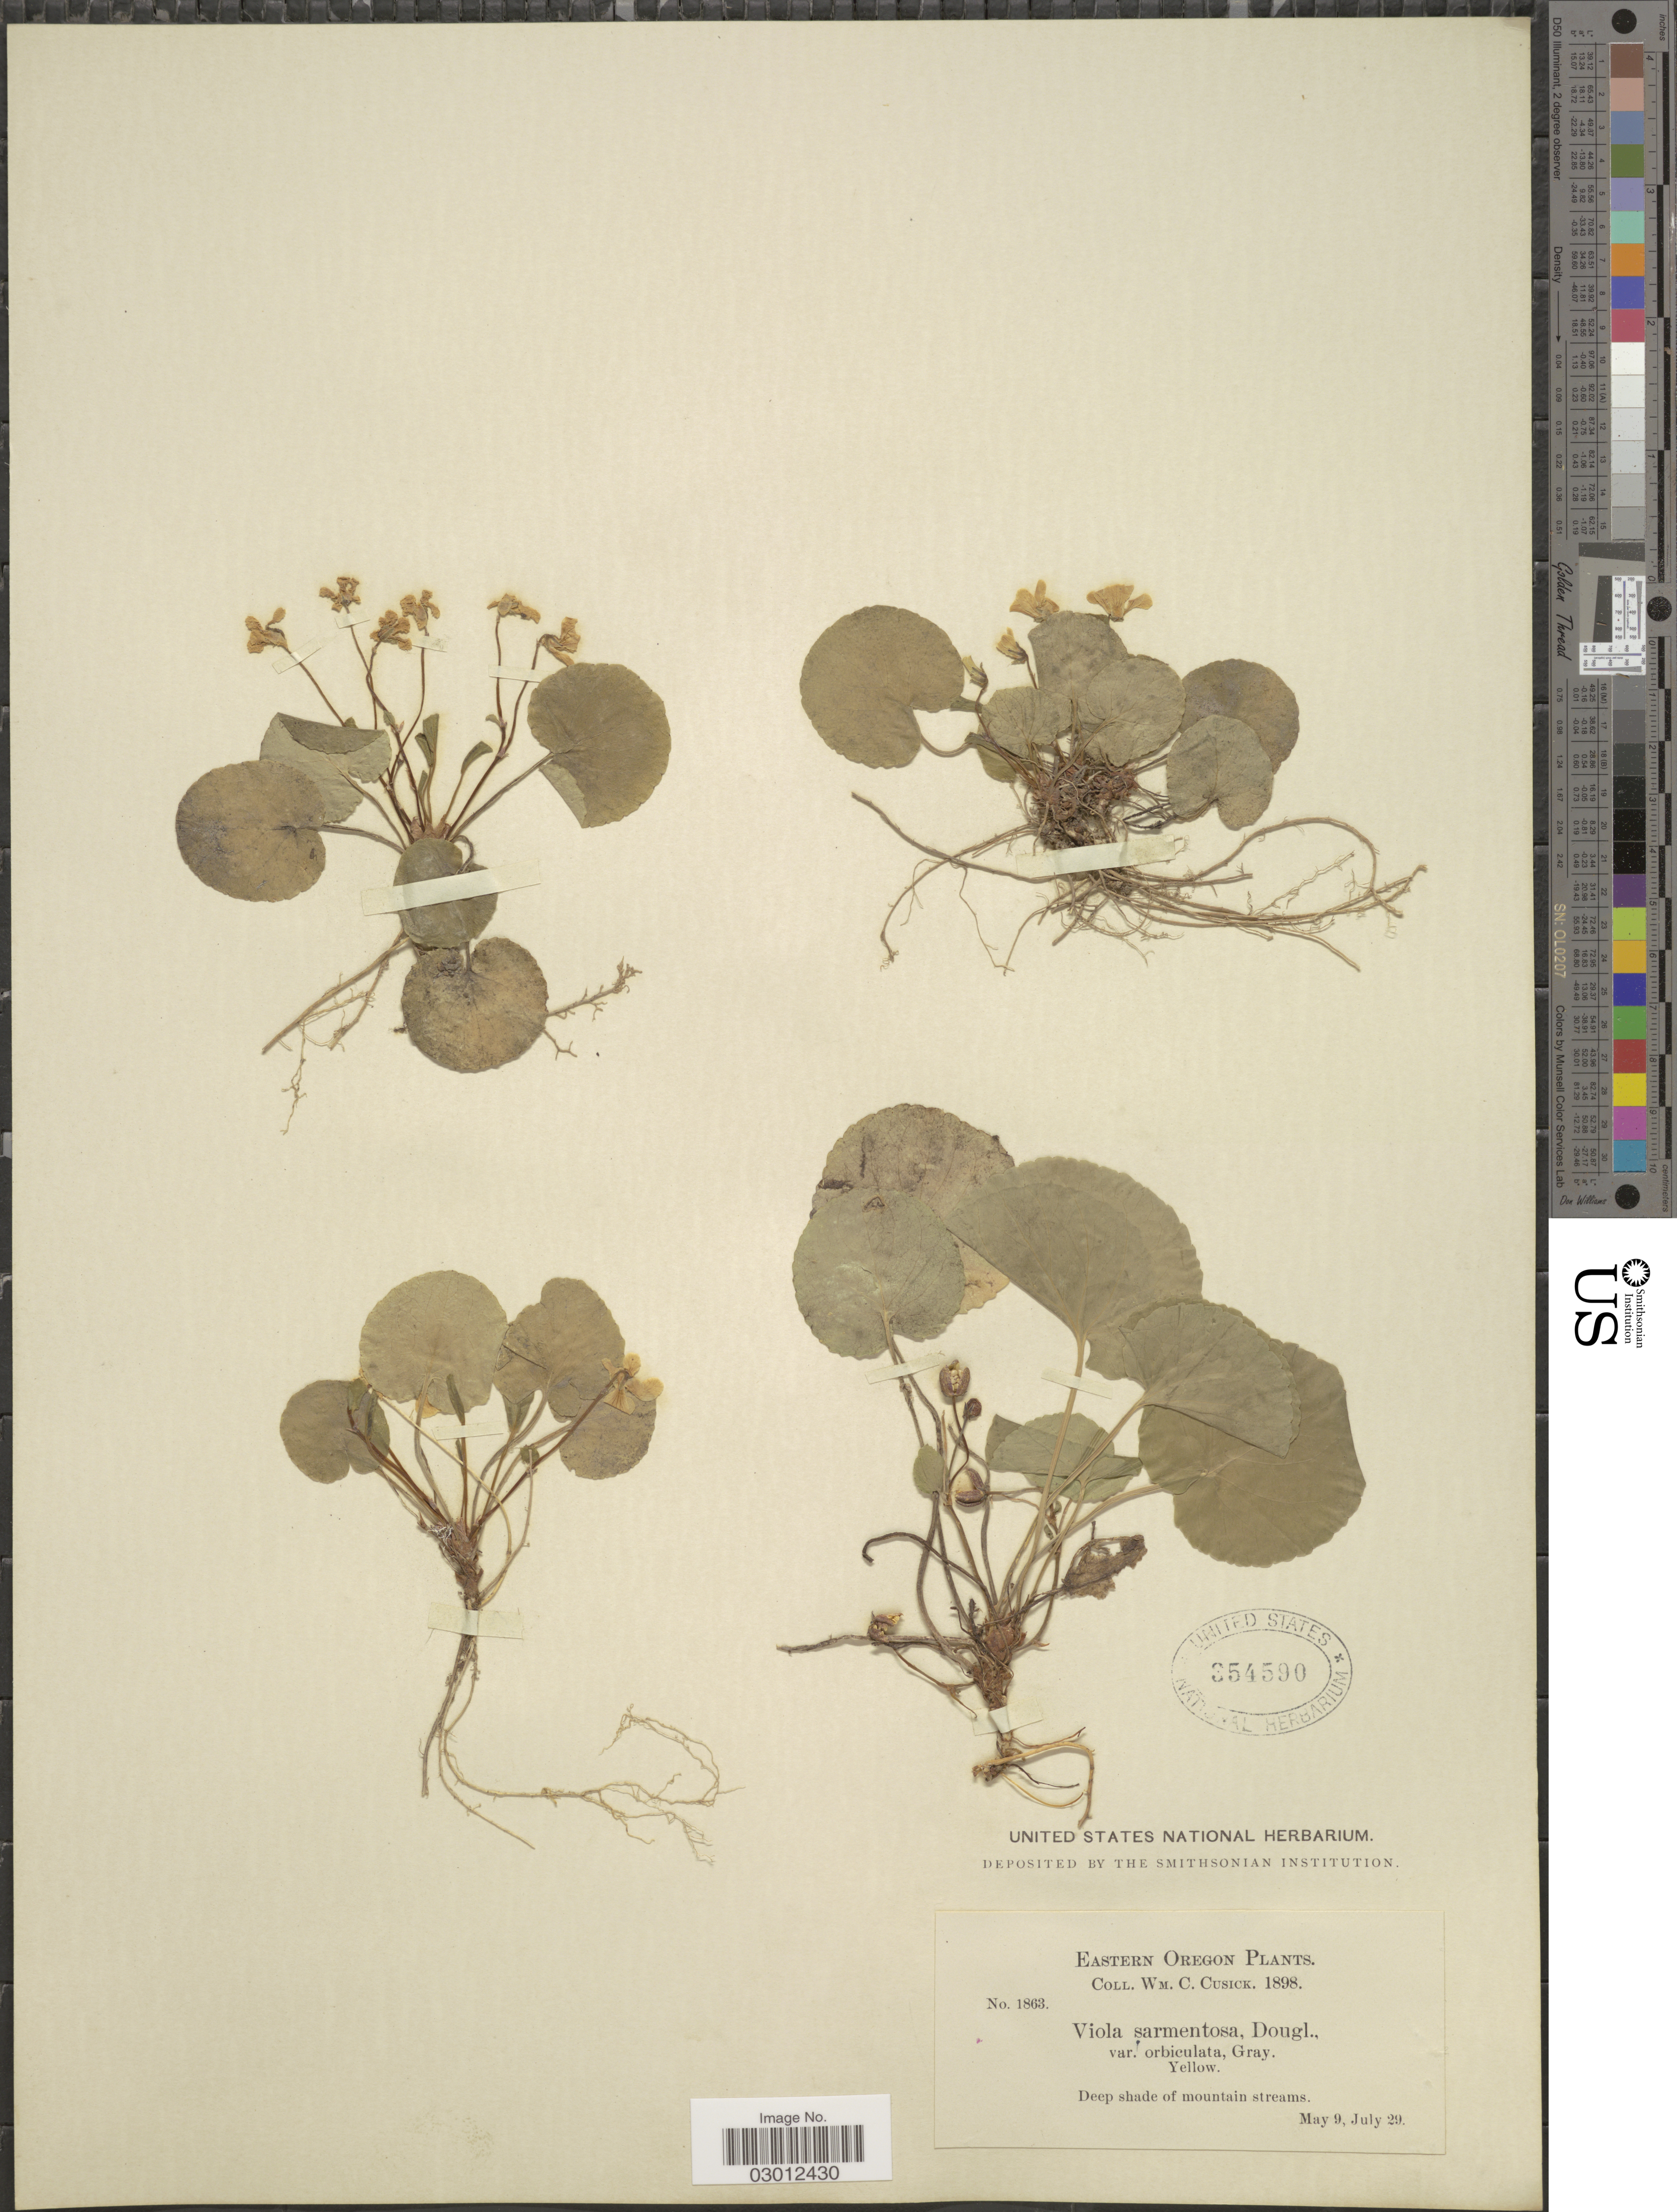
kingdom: Plantae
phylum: Tracheophyta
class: Magnoliopsida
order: Malpighiales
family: Violaceae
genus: Viola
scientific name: Viola orbiculata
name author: Geyer ex Hook.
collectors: W. C. Cusick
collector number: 1863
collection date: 1898-05-09/1898-07-29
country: United States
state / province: Oregon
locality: Eastern Oregon. Deep shade of mountain streams.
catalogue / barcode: US 354590